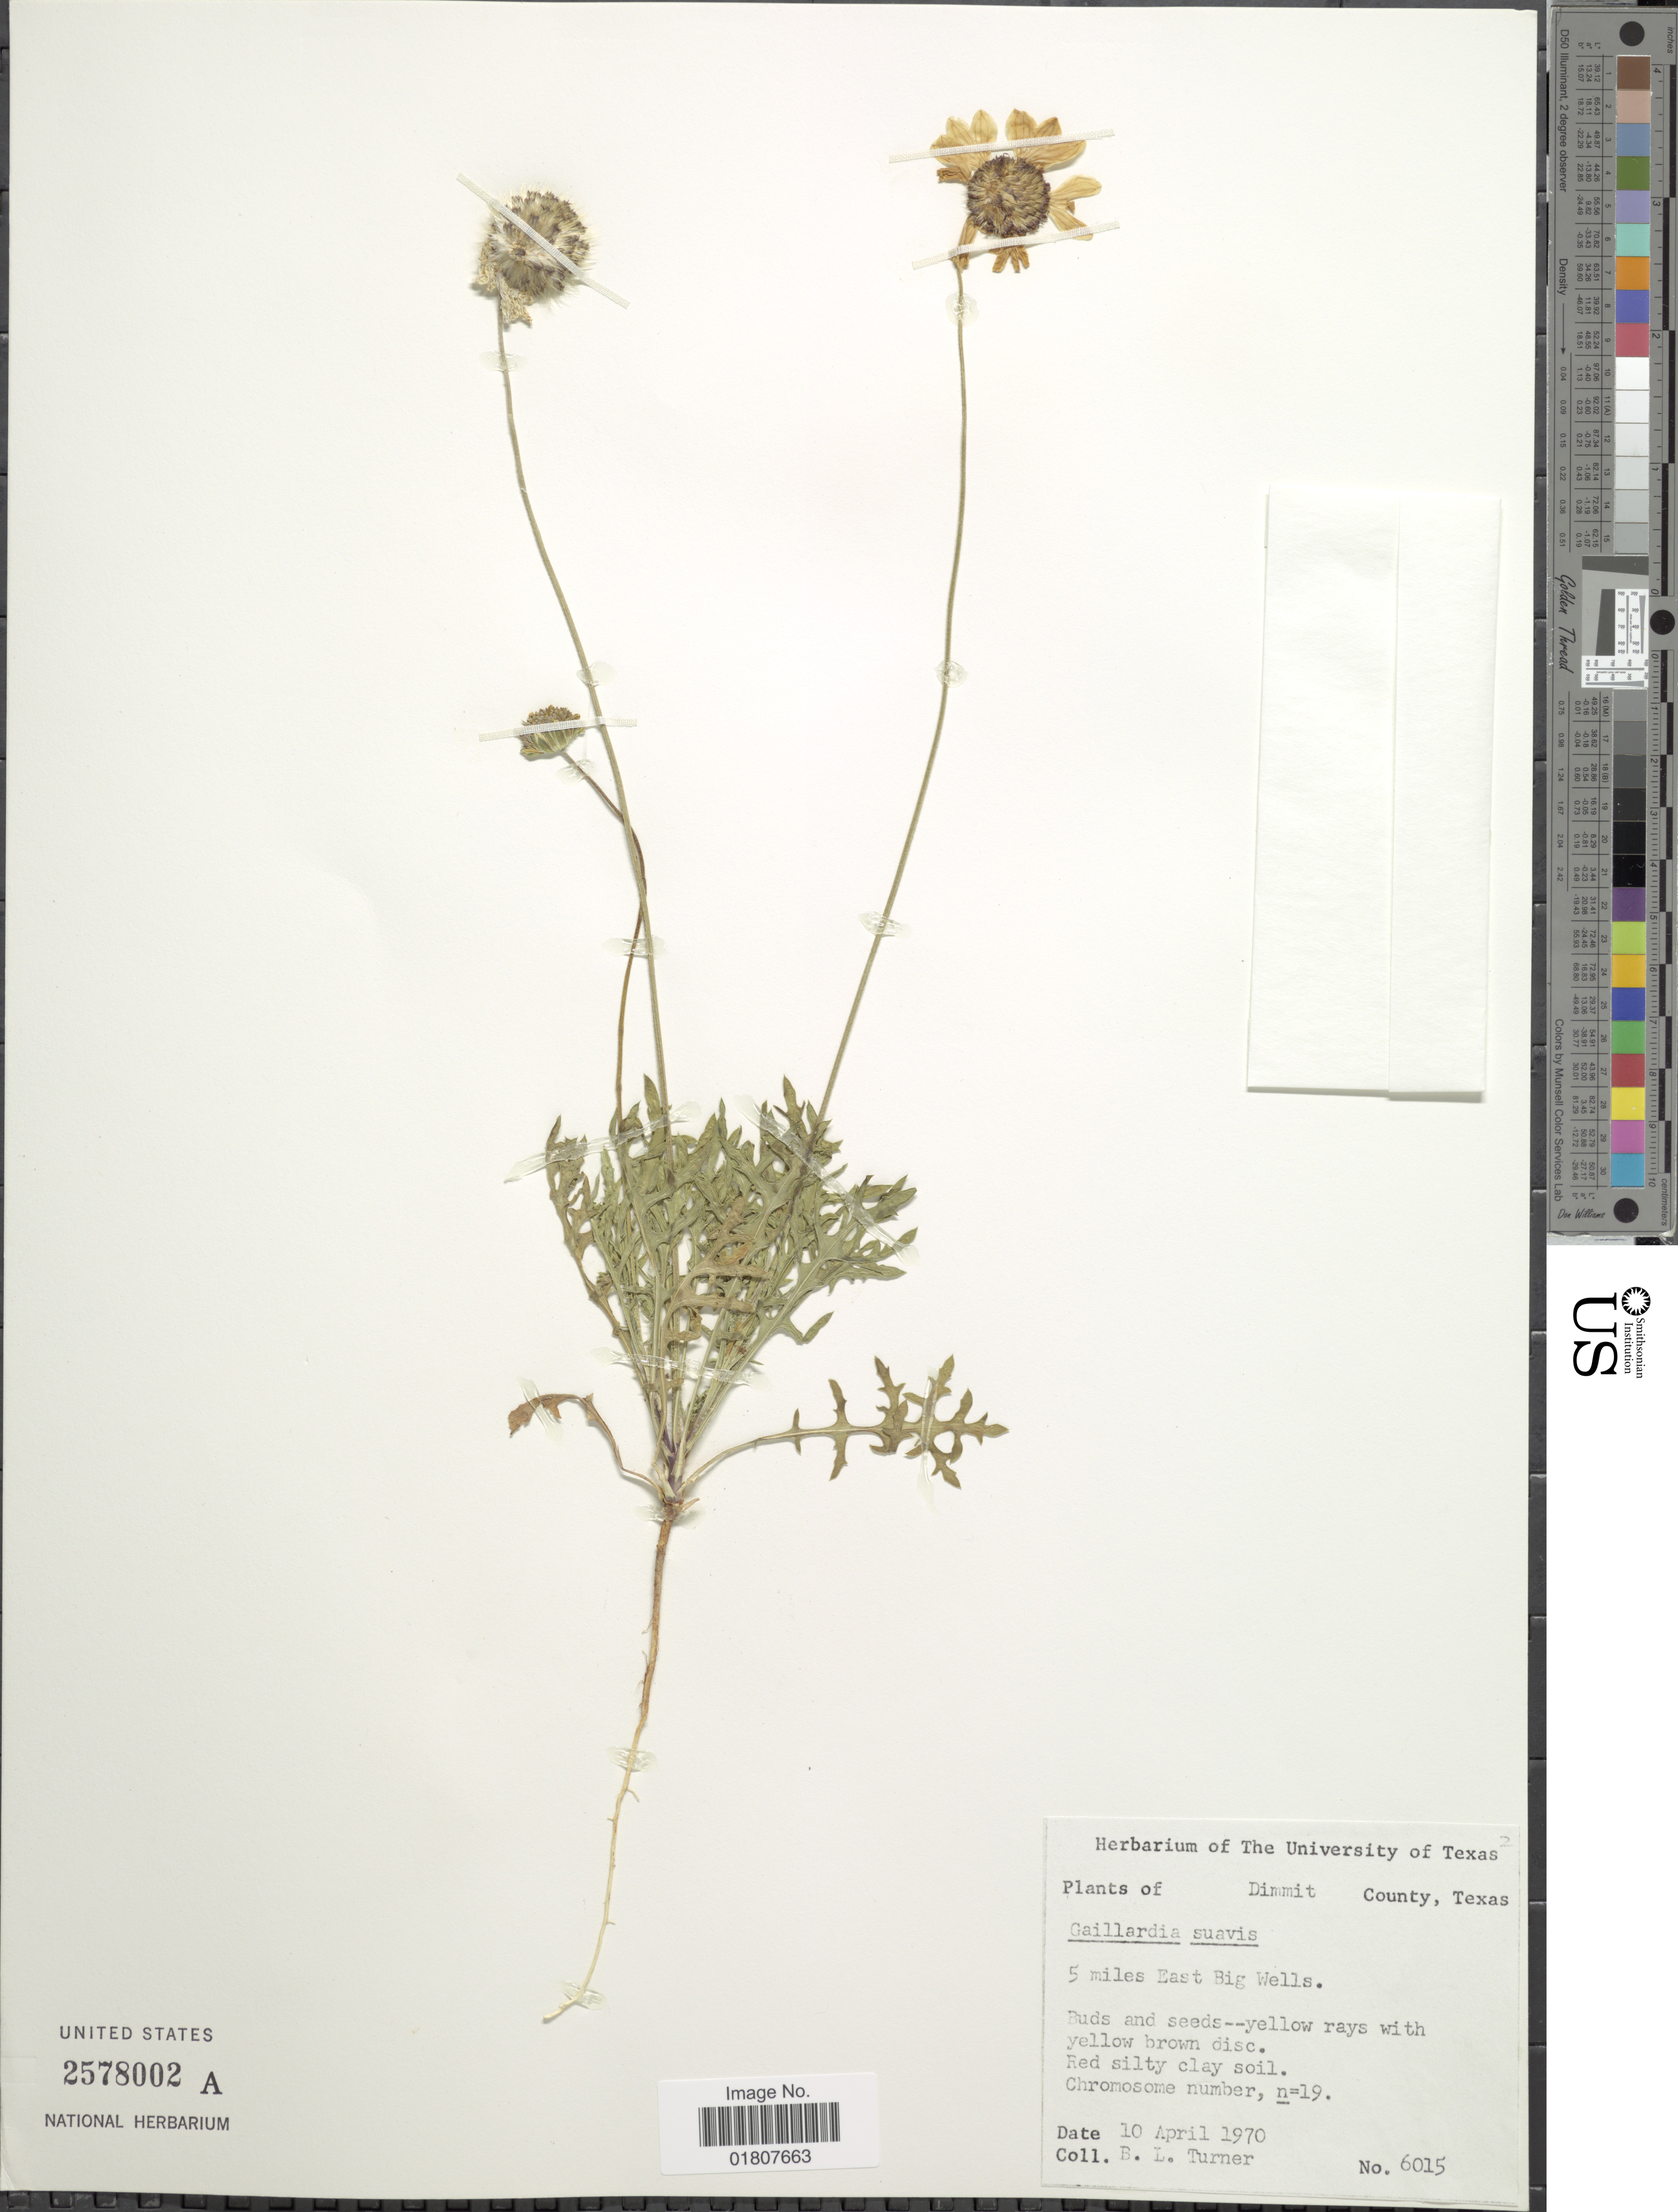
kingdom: Plantae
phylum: Tracheophyta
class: Magnoliopsida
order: Asterales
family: Asteraceae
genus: Gaillardia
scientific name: Gaillardia suavis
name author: (A. Gray & Engelm.) Britton & Rusby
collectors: B. L. Turner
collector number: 6015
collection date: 1970-04-10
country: United States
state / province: Texas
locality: Dimmit County, Texas. 5 miles East Big Wells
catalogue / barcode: US 2578002A